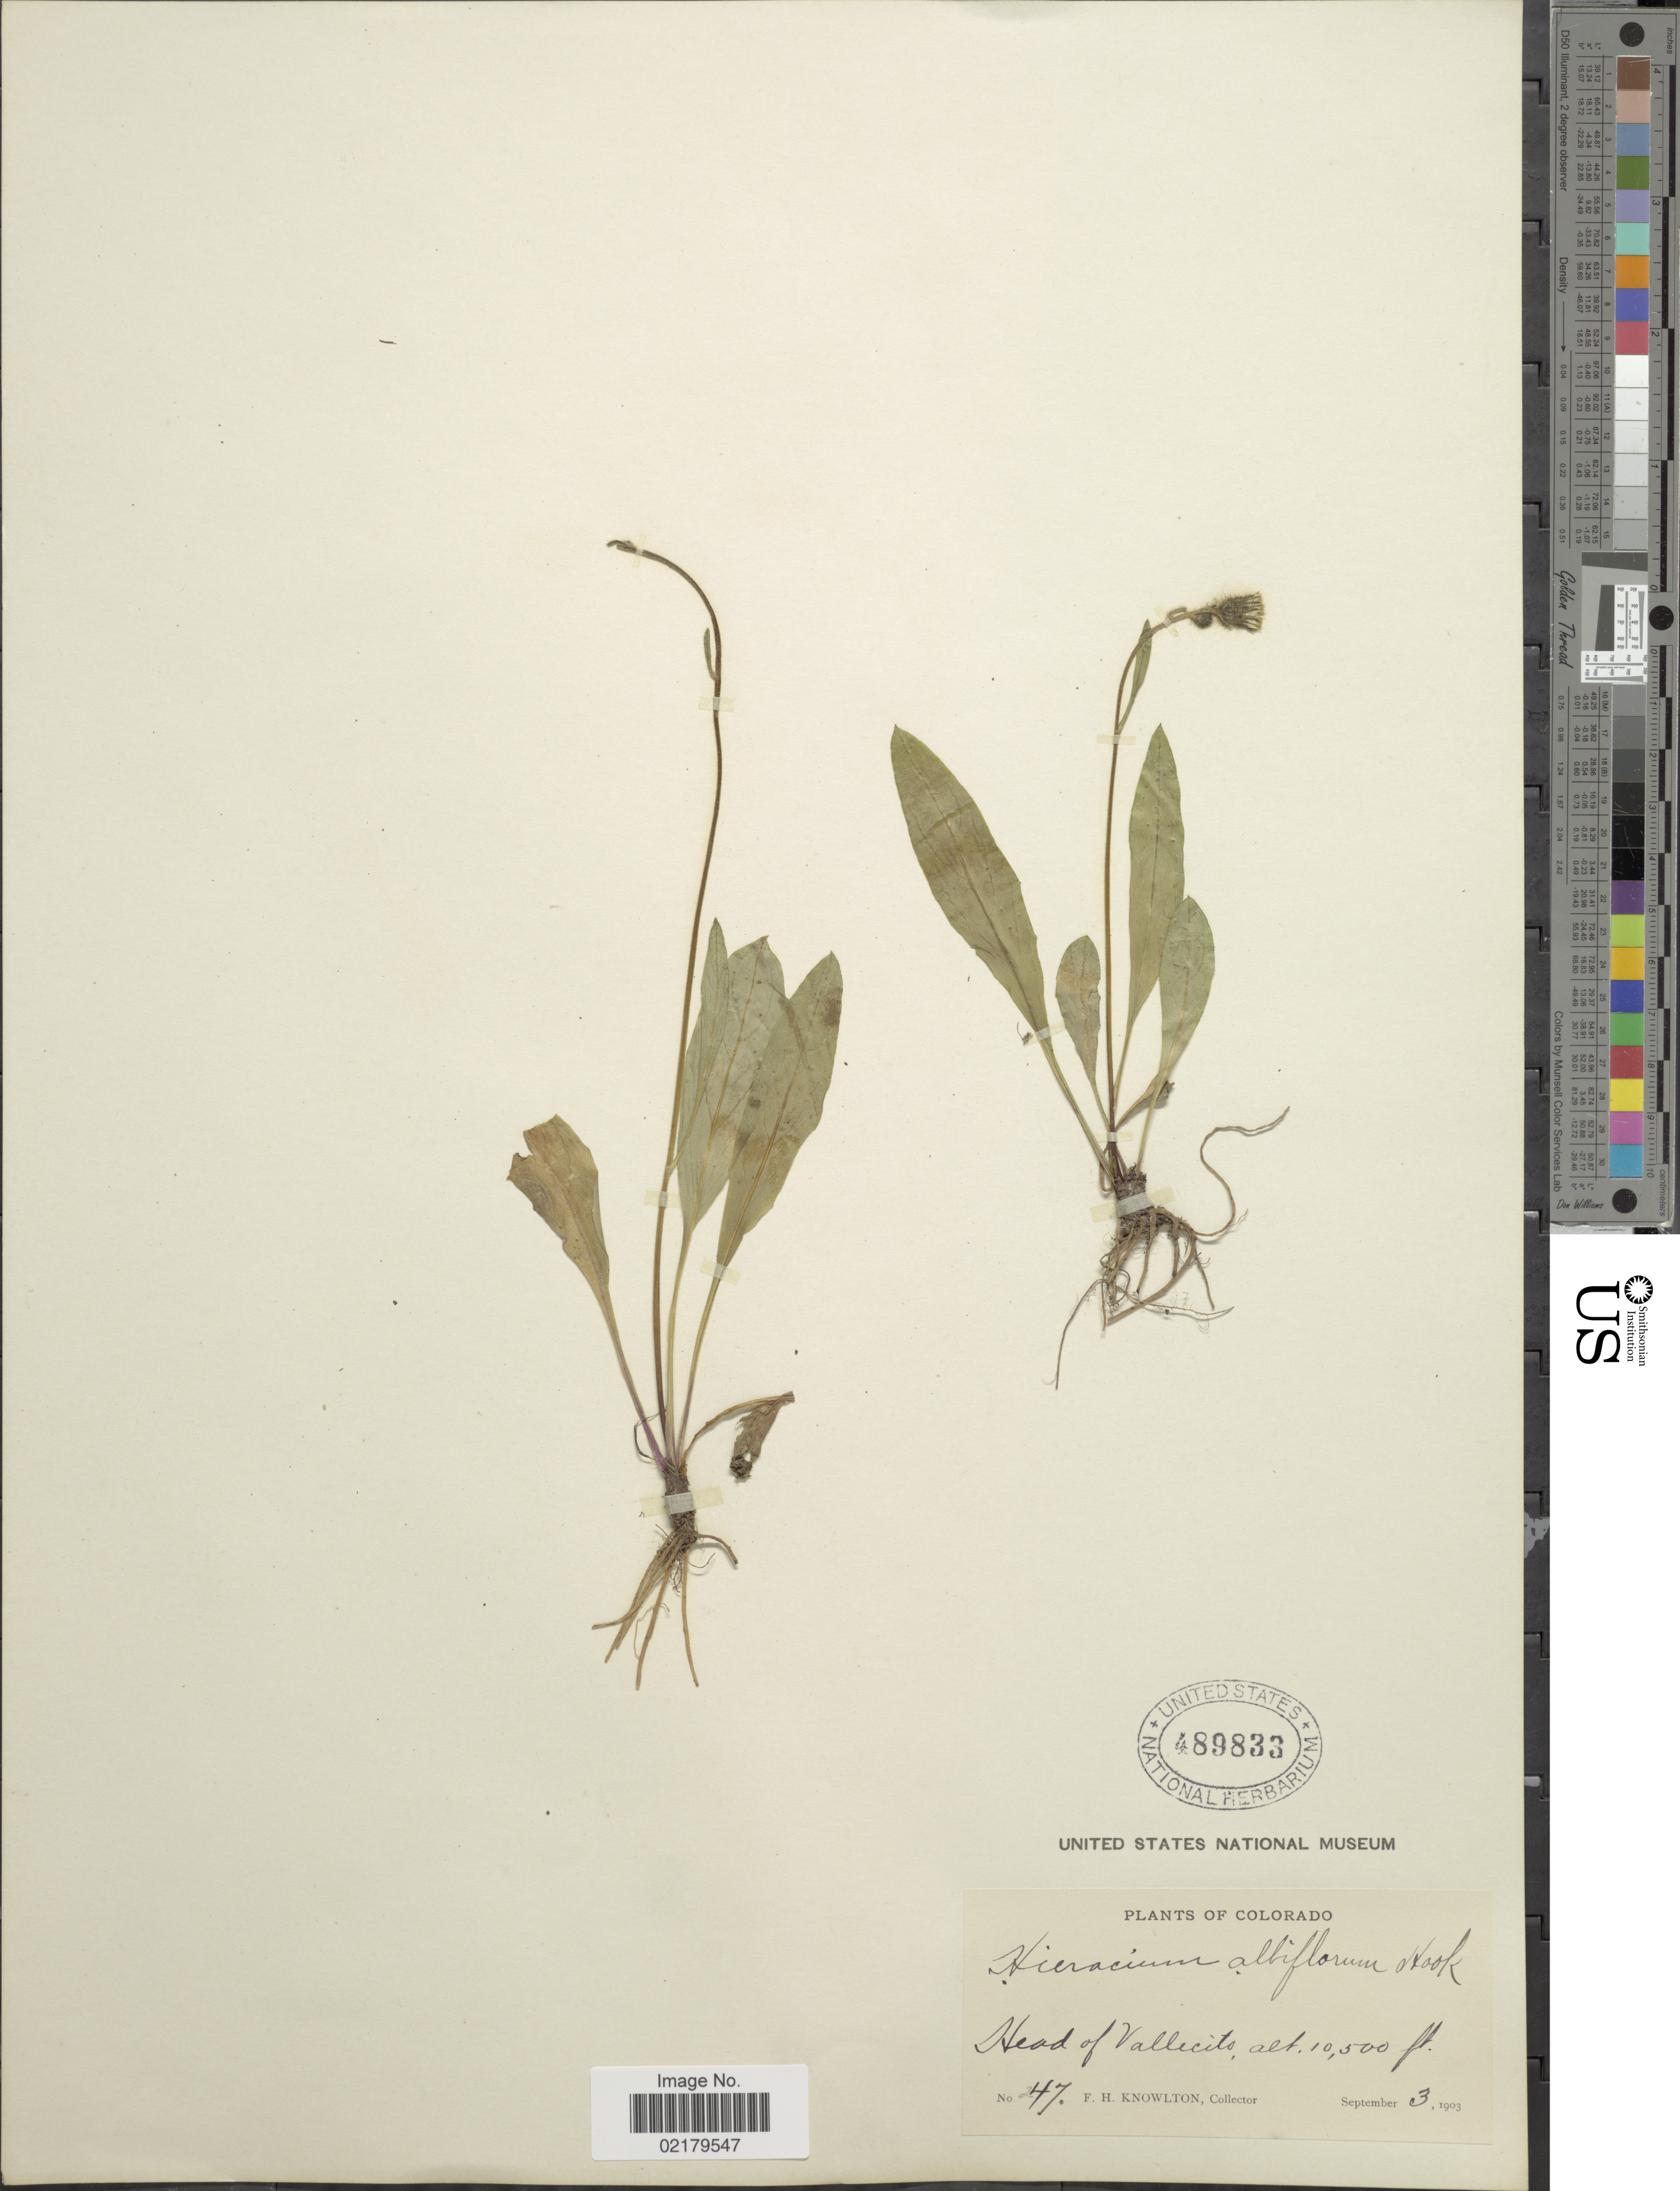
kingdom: Plantae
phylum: Tracheophyta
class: Magnoliopsida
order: Asterales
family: Asteraceae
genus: Hieracium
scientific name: Hieracium albiflorum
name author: Hook.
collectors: F. H. Knowlton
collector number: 47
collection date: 1903-09-03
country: United States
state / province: Colorado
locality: Head of Vallecito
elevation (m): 3200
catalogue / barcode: US 489833